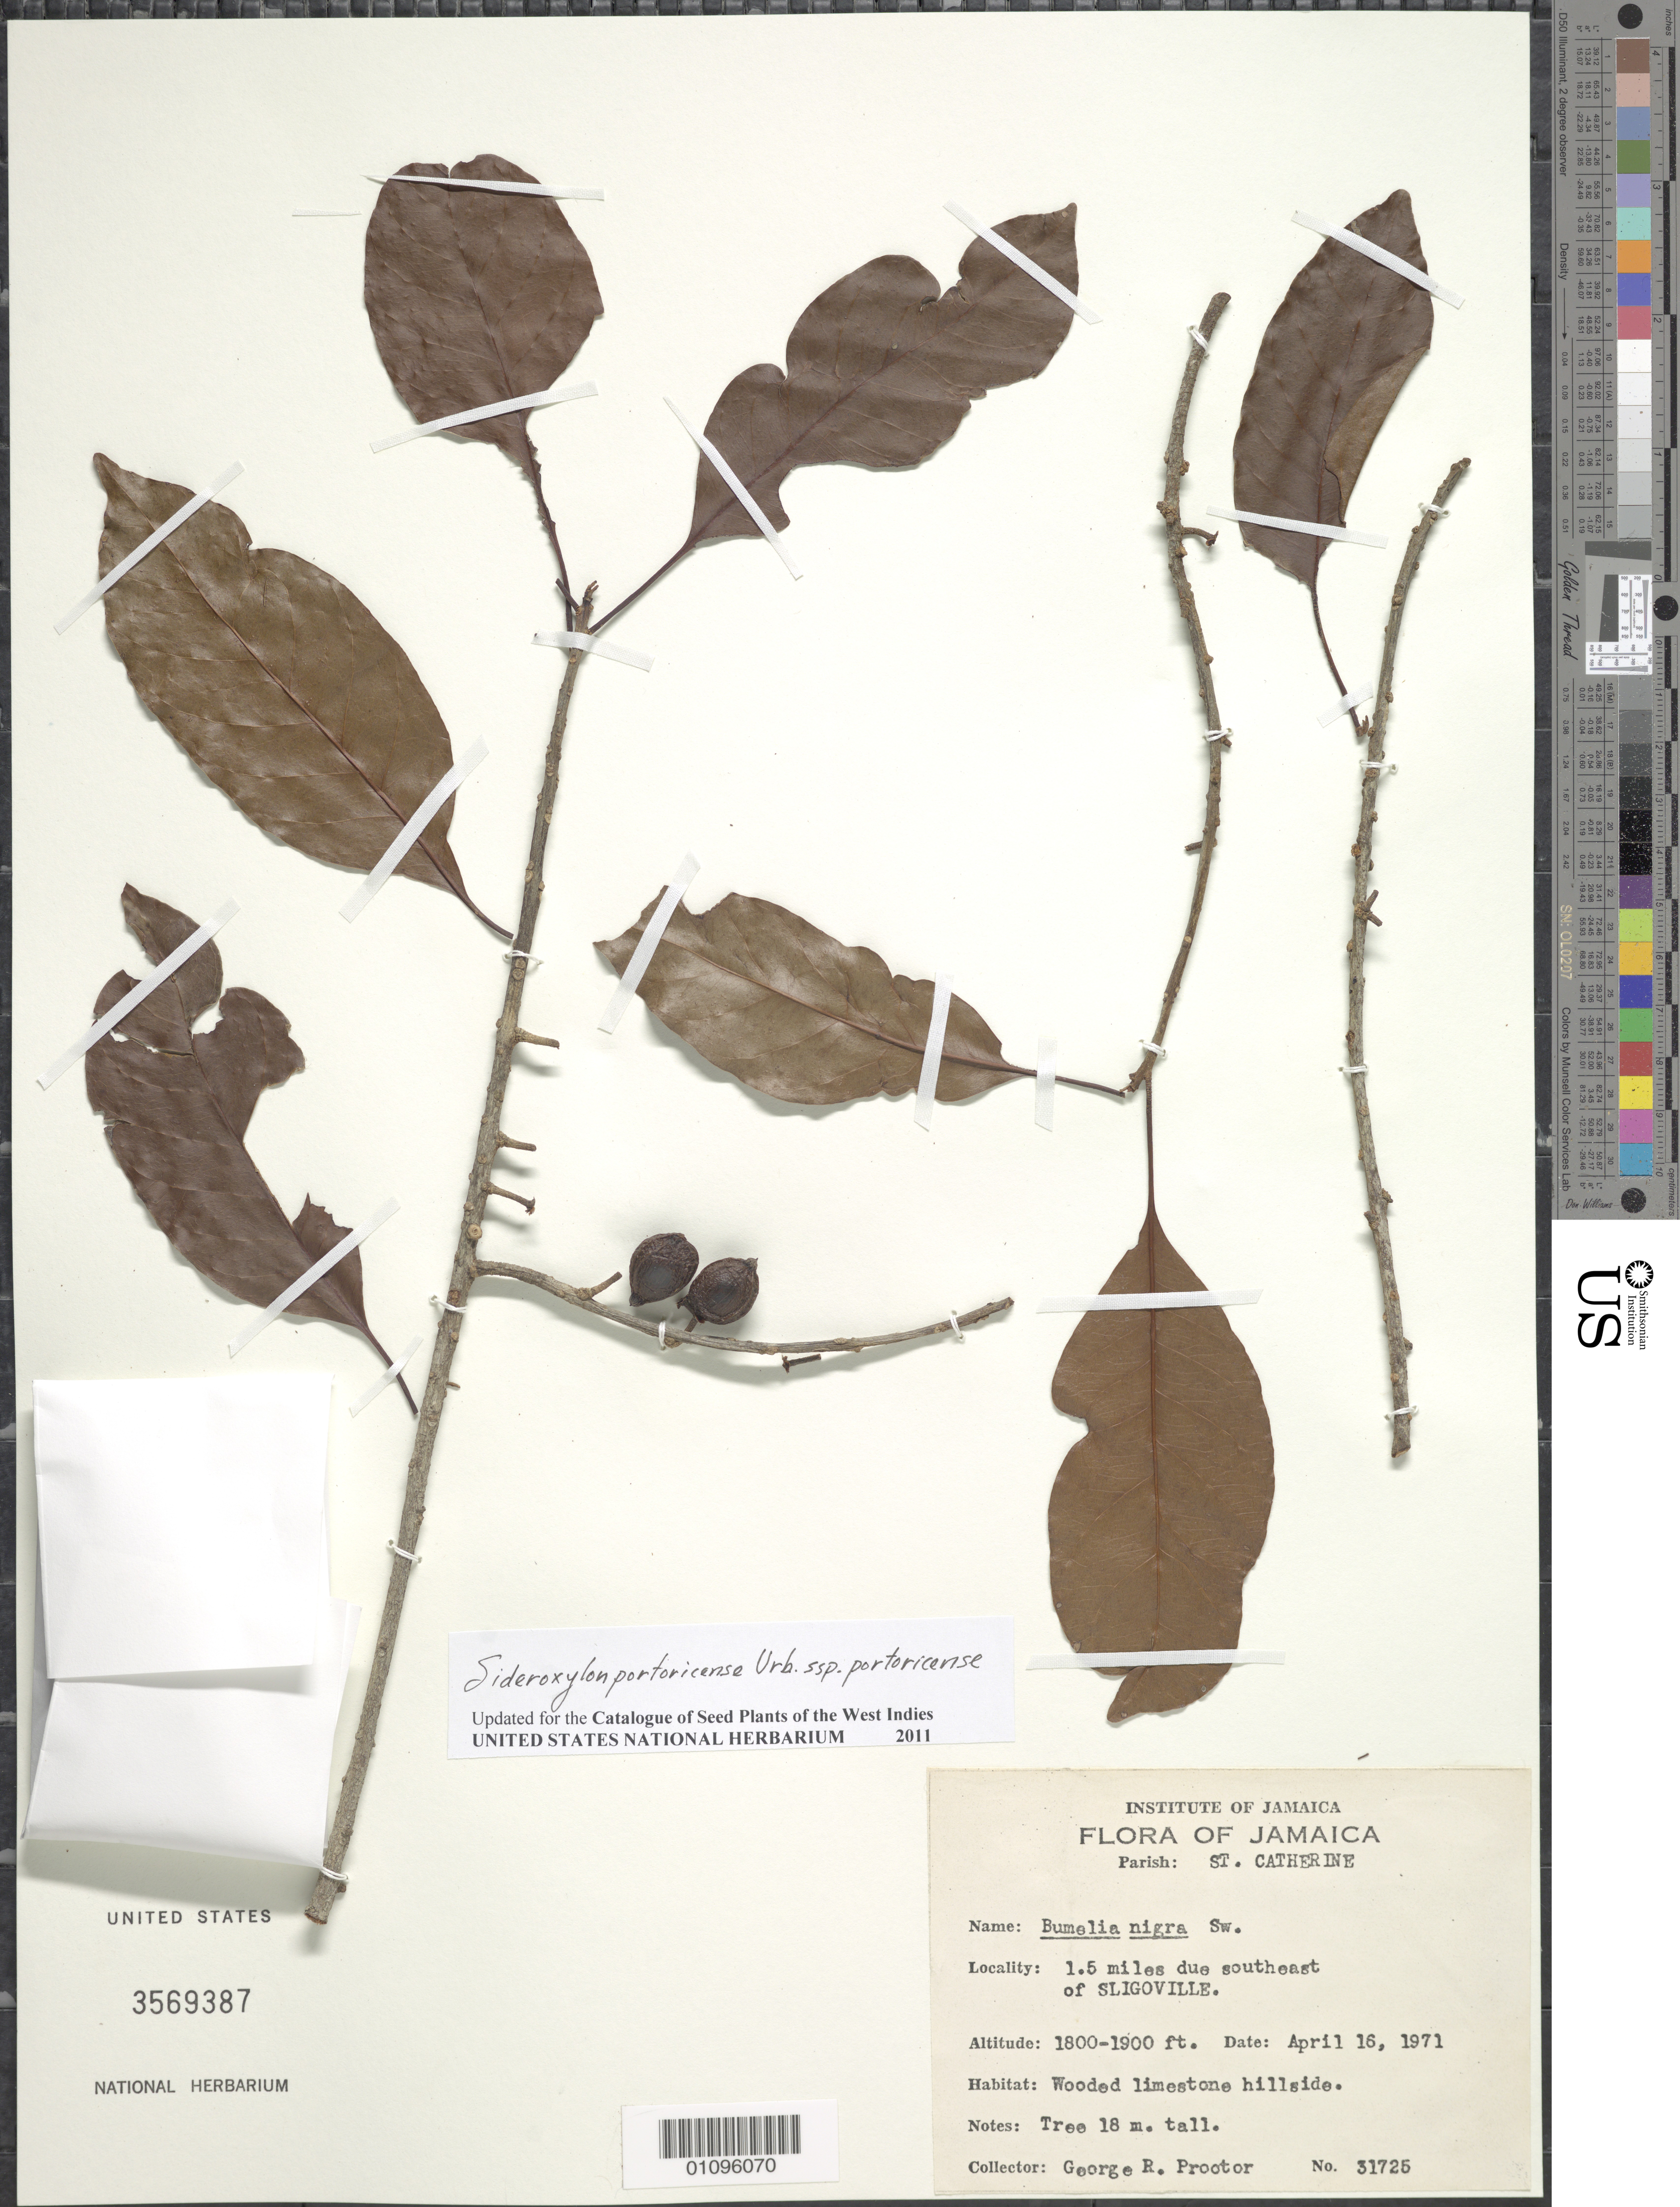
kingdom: Plantae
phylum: Tracheophyta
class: Magnoliopsida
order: Ericales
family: Sapotaceae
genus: Sideroxylon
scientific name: Sideroxylon portoricense subsp. portoricense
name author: Urb.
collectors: G. R. Proctor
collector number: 31725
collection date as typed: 16 Apr 1971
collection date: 1971-04-16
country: Jamaica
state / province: Saint Catherine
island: Jamaica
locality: Sligoville, 1.5 miles due SE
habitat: Wooded limestone hills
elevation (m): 549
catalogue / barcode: US 3569387